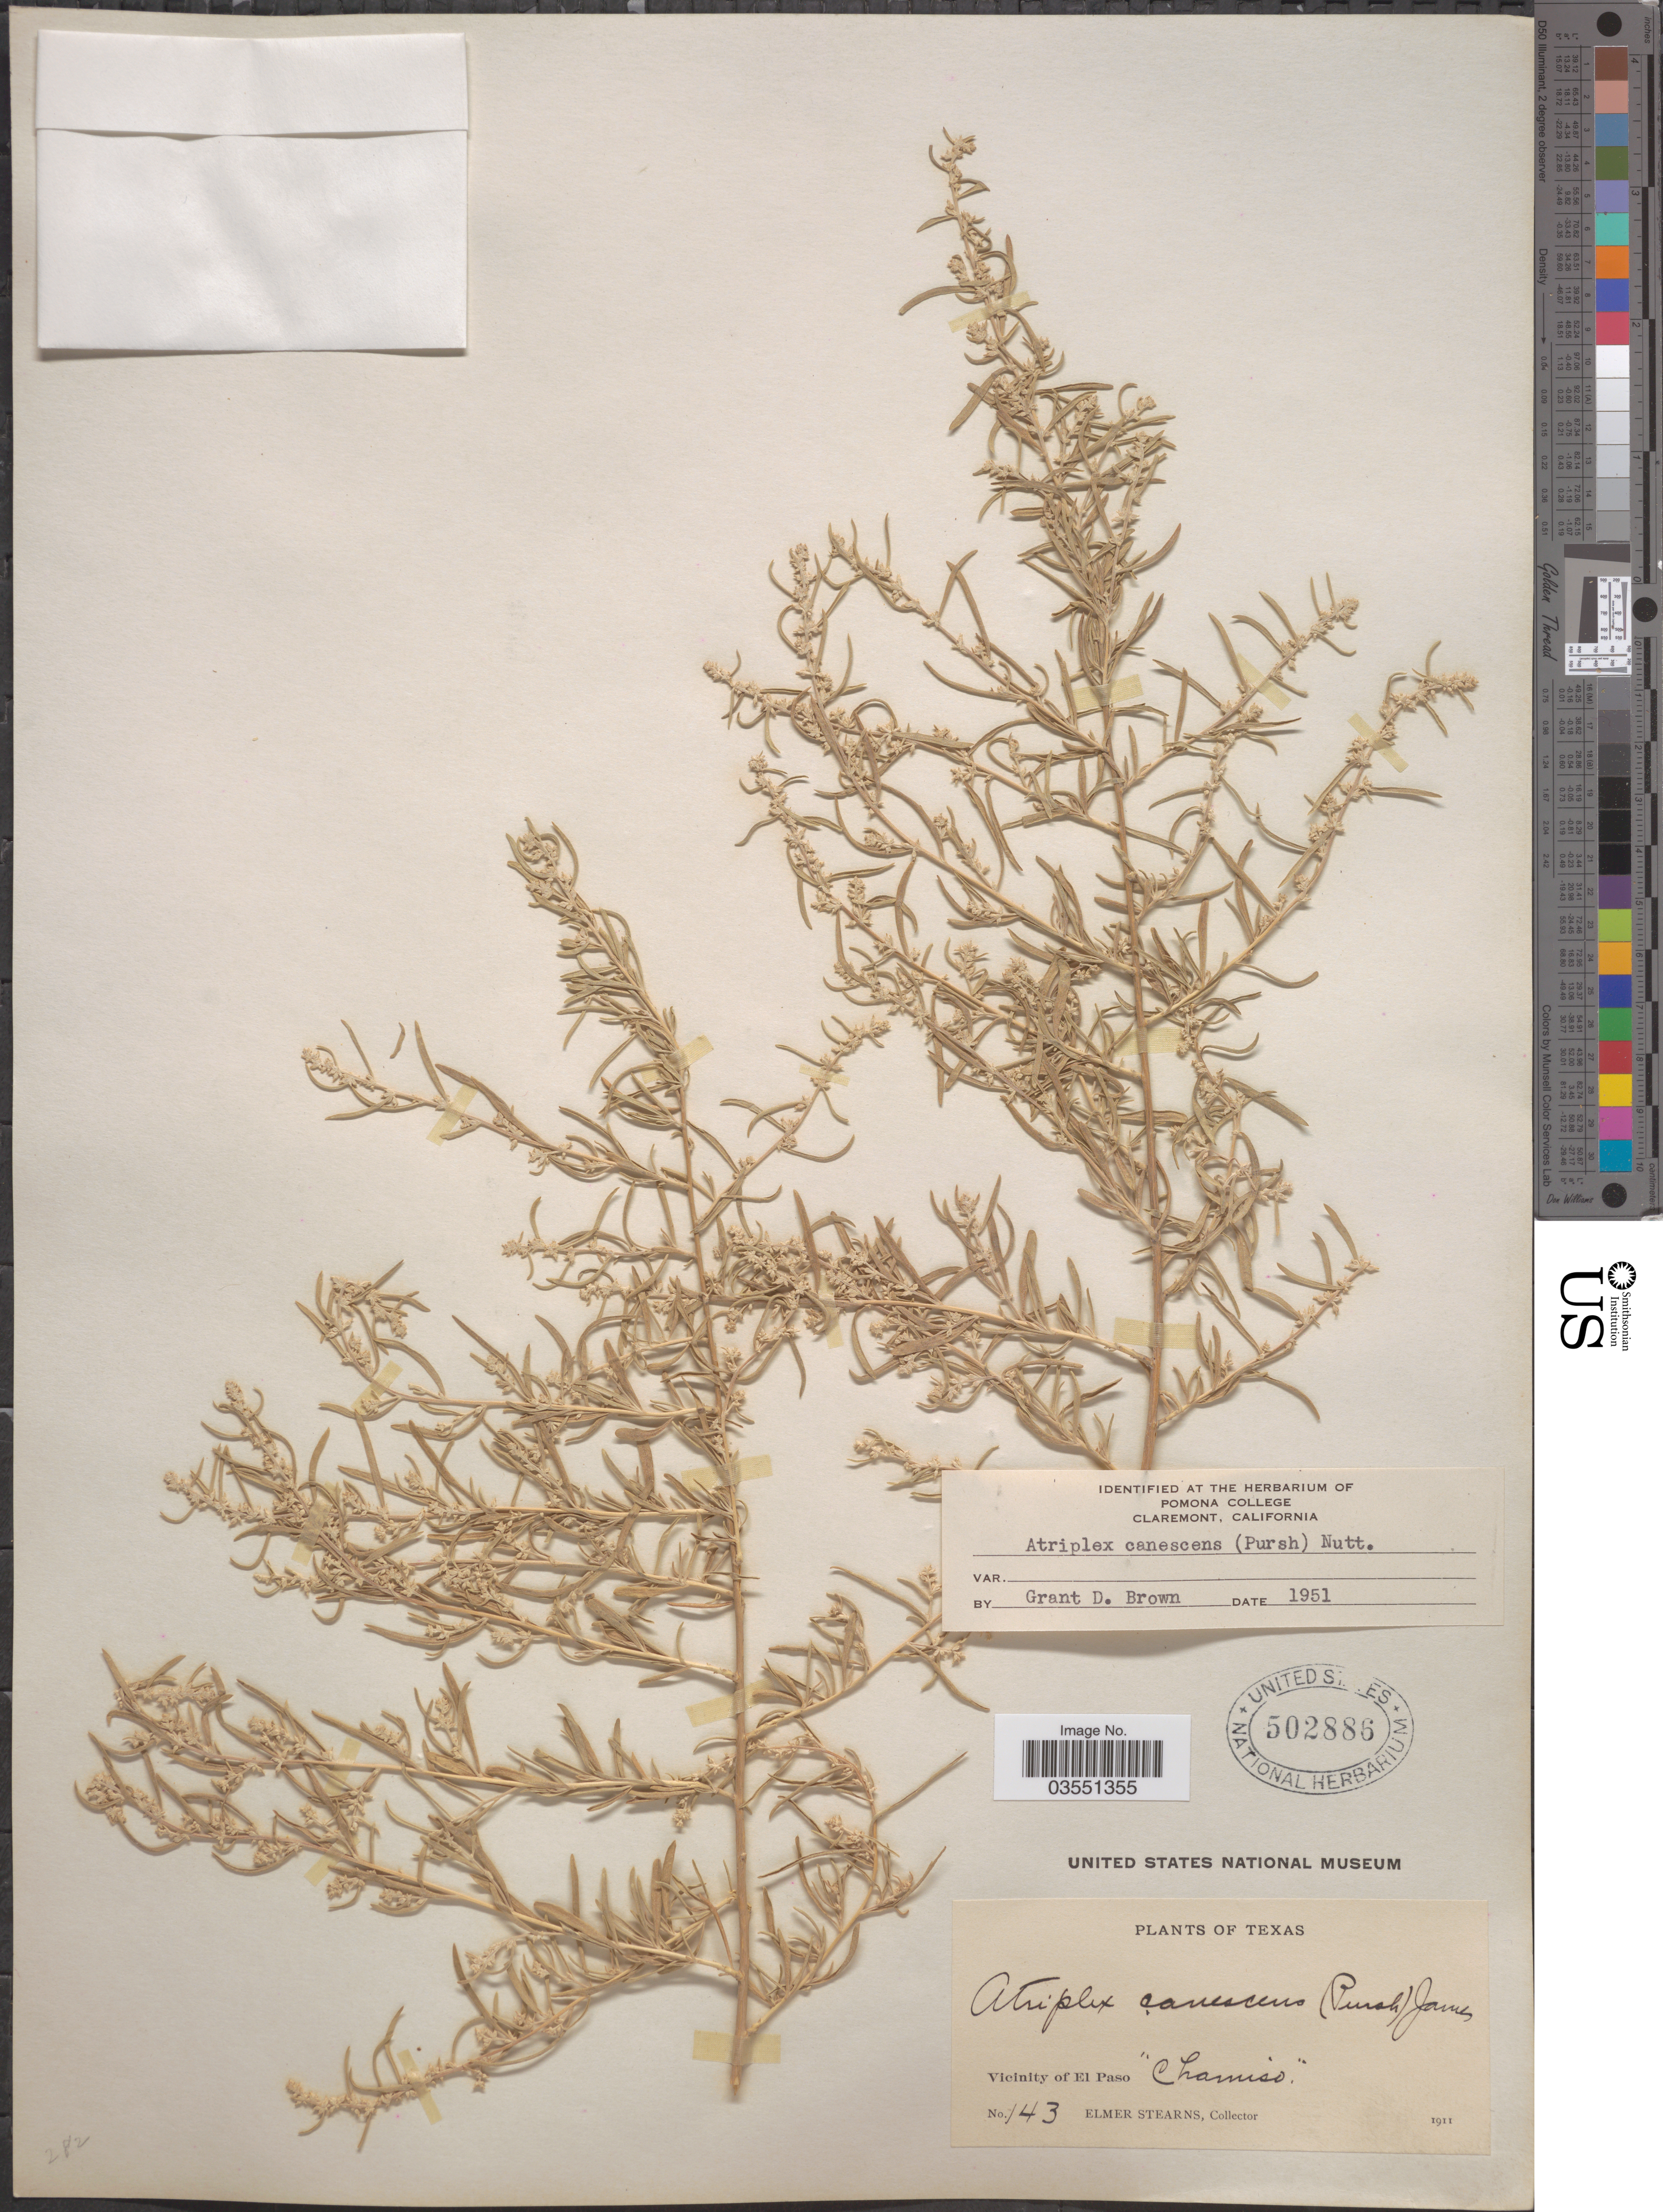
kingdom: Plantae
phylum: Tracheophyta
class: Magnoliopsida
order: Caryophyllales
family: Amaranthaceae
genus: Atriplex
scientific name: Atriplex canescens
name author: (Pursh) Nutt.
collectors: E. Stearns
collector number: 143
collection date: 1911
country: United States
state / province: Texas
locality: Vicinity of El Paso.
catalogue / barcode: US 502886